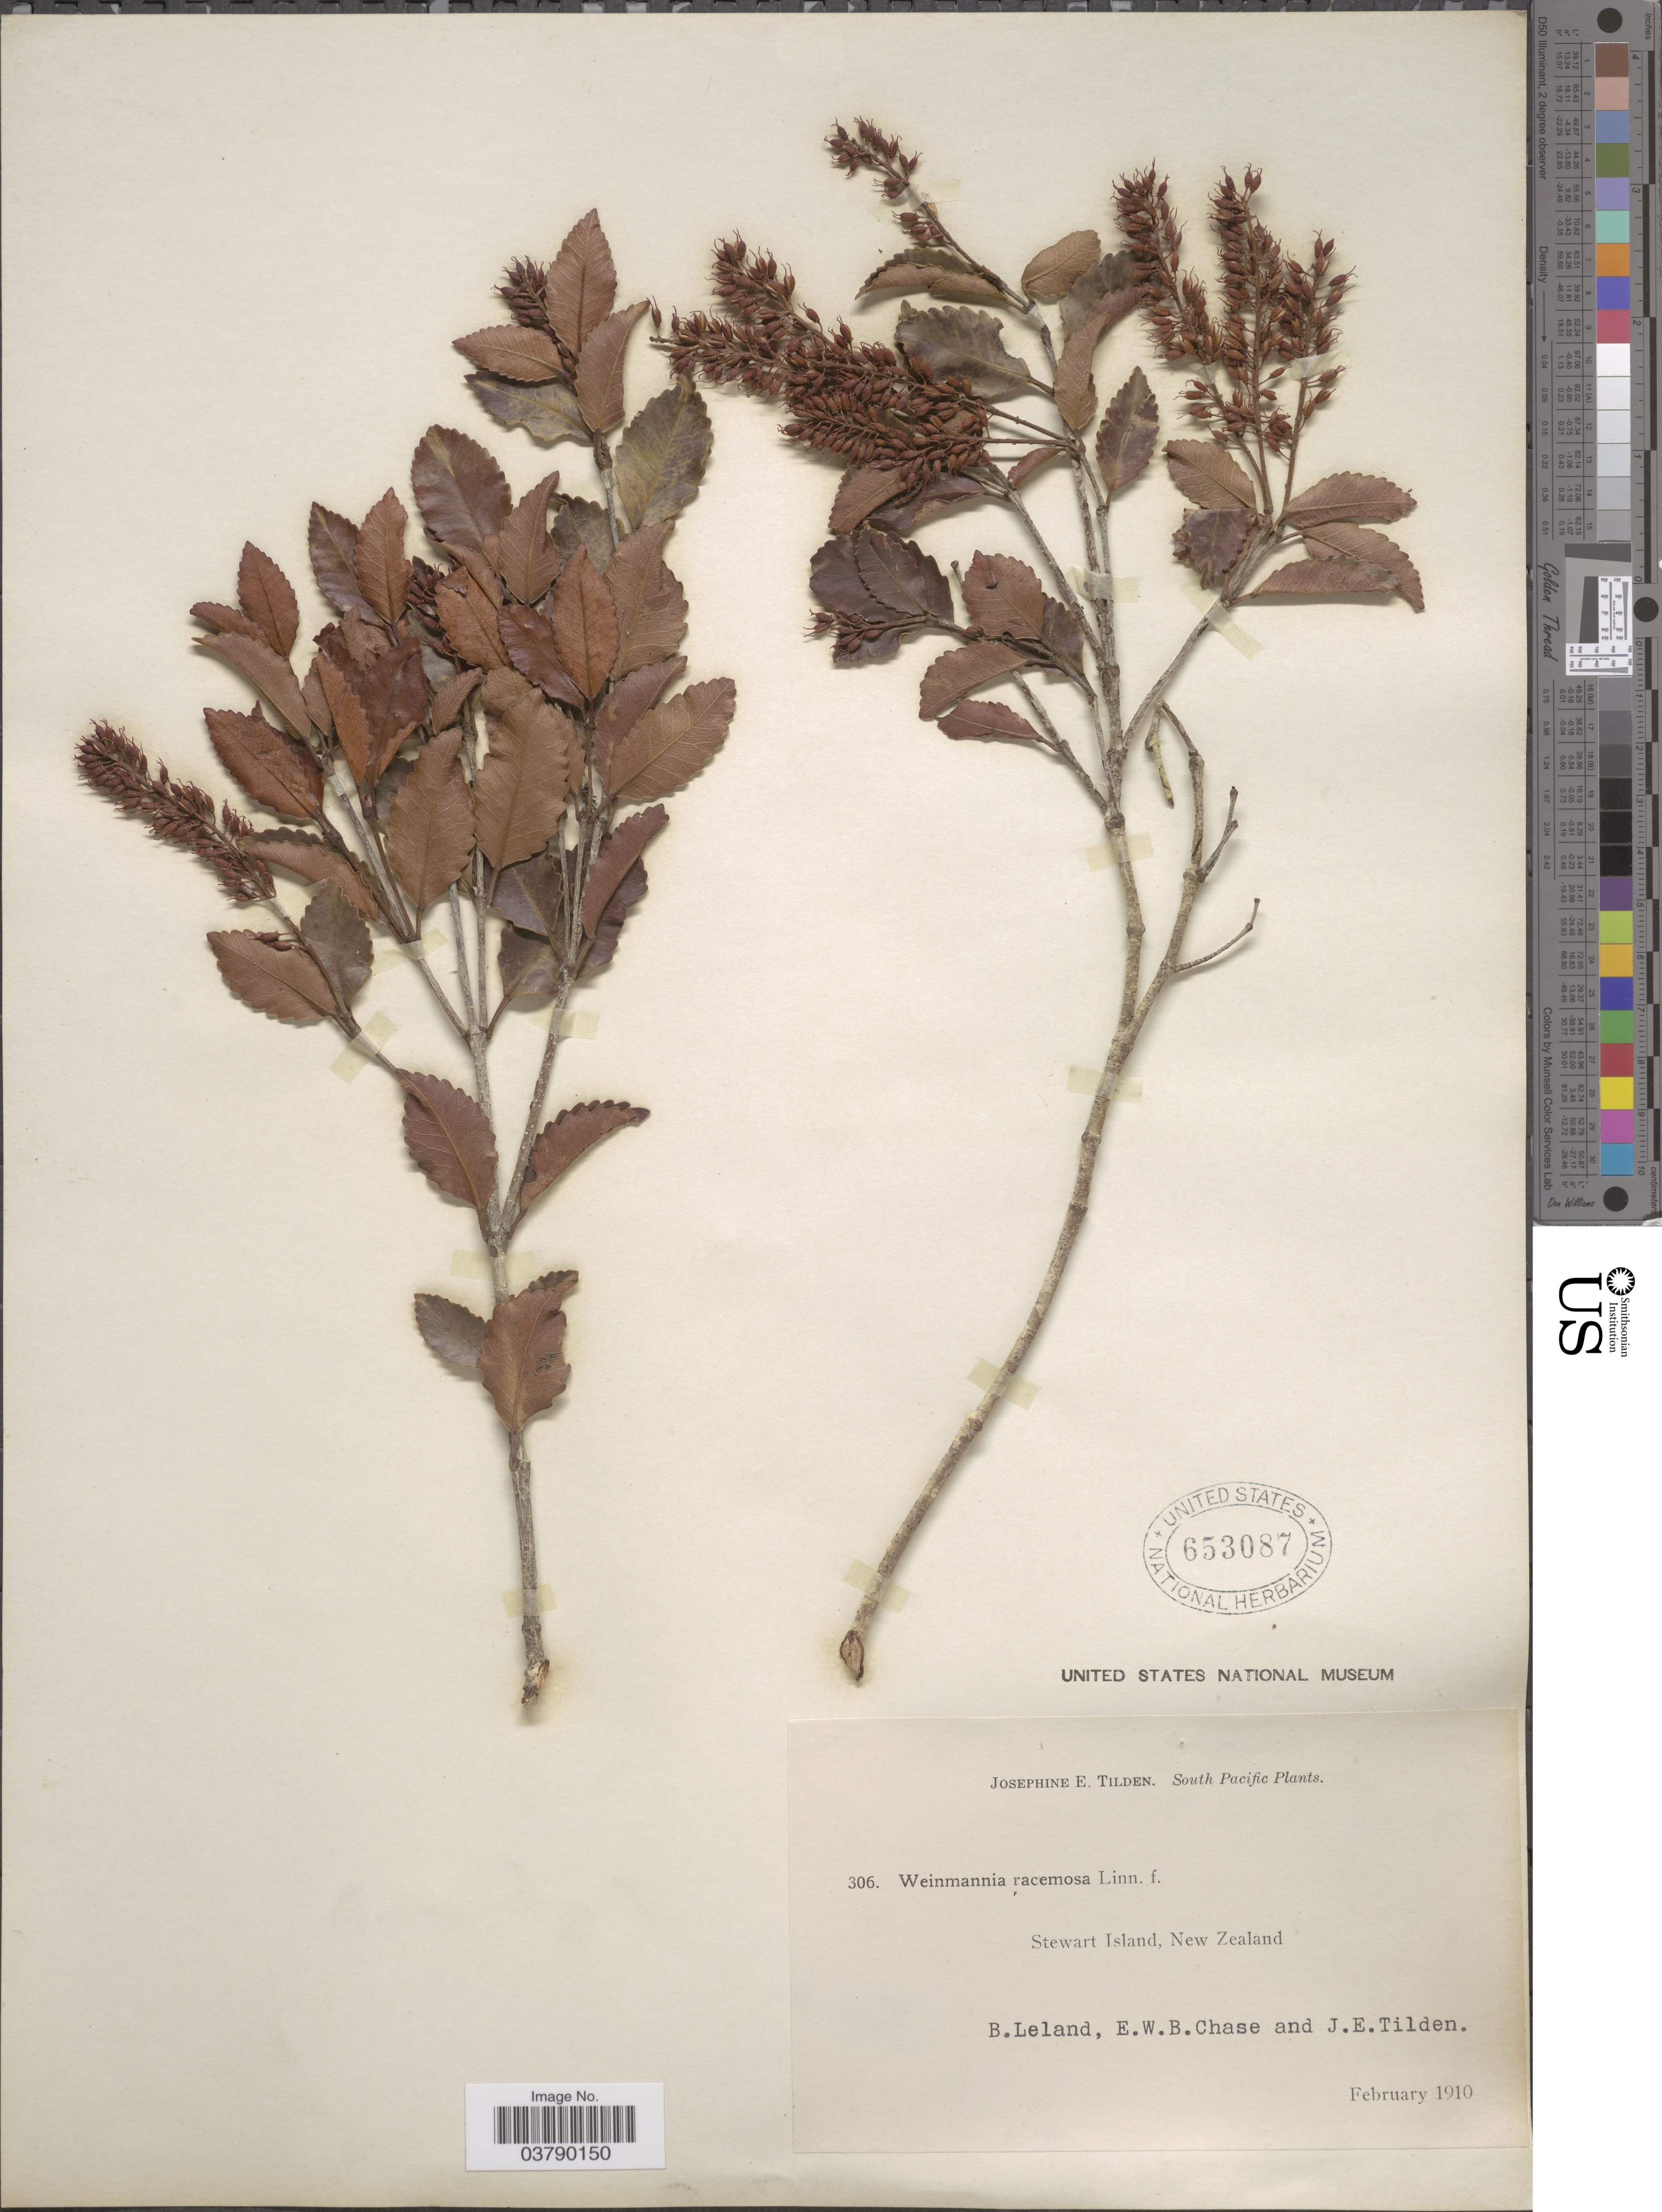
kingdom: Plantae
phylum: Tracheophyta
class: Magnoliopsida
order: Oxalidales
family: Cunoniaceae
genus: Pterophylla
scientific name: Pterophylla racemosa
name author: (L. f.) Pillon & H.C. Hopkins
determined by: Strong, Mark T., (BOT), Smithsonian Institution - National Museum of Natural History (UNITED STATES)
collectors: B. Leland, E. W. Chase & J. E. Tilden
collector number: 306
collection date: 1910-02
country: New Zealand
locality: South Pacific. Stewart Island.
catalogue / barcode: US 653087